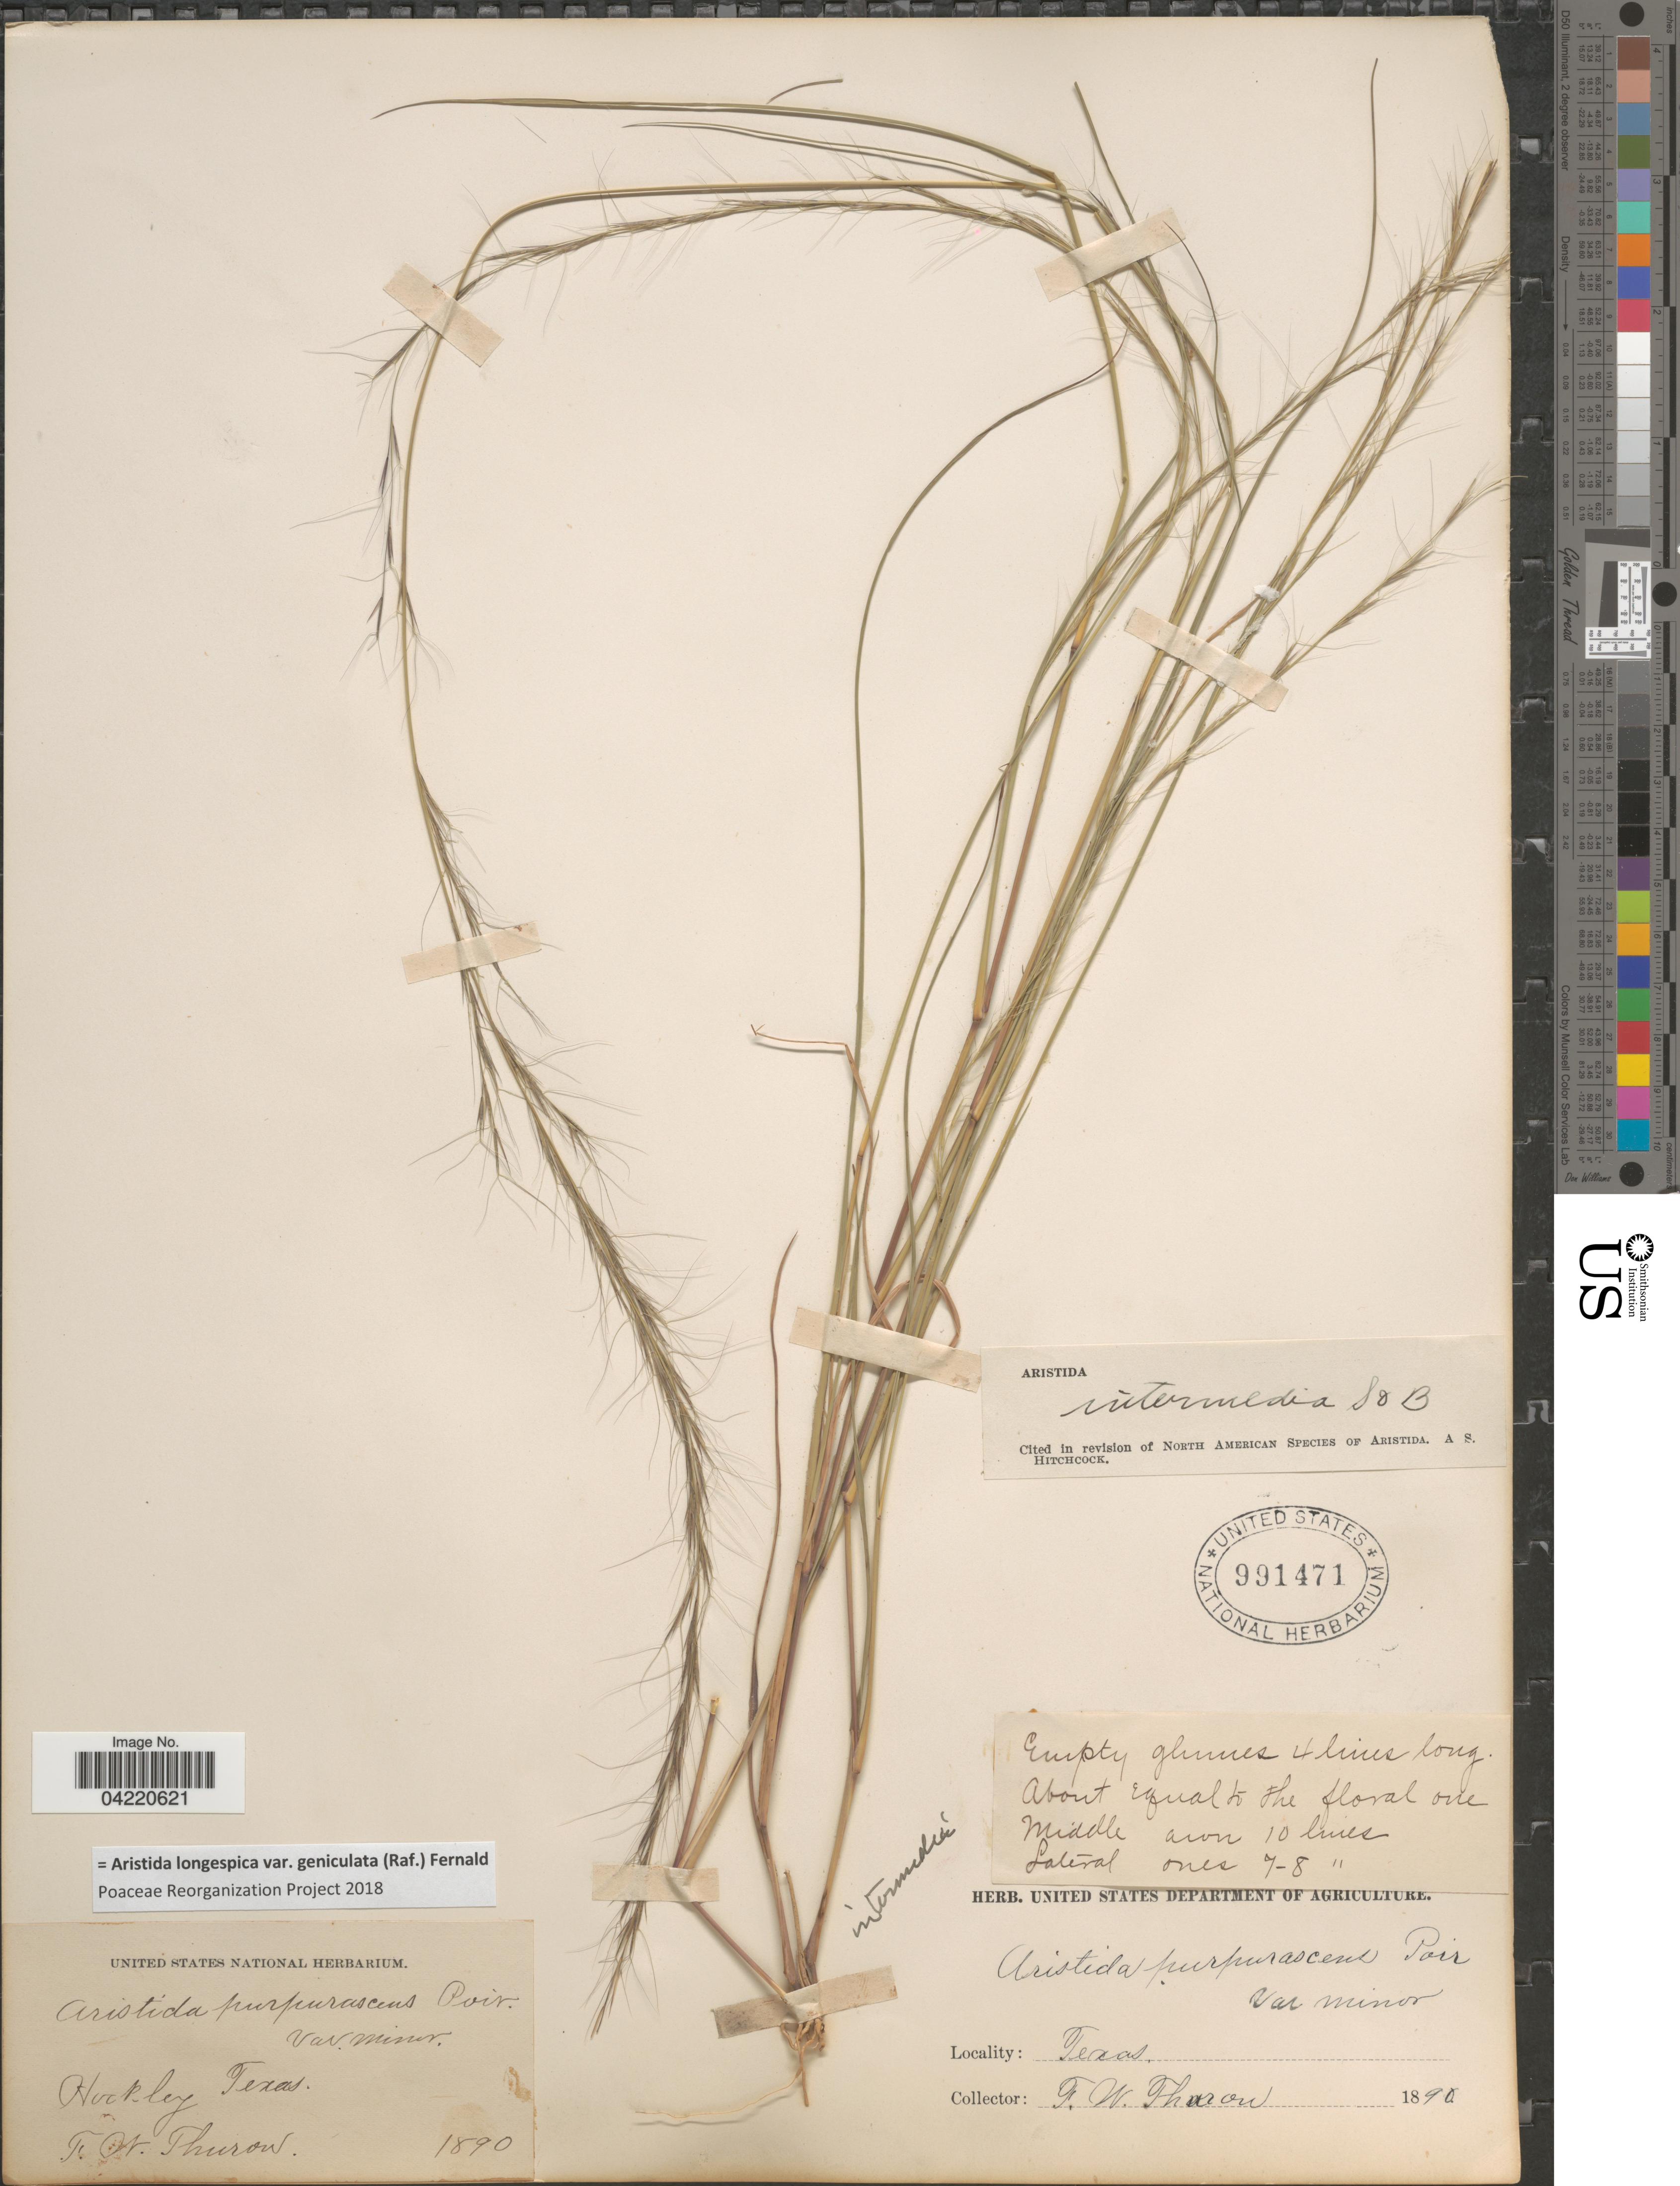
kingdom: Plantae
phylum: Tracheophyta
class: Liliopsida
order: Poales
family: Poaceae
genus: Aristida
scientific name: Aristida longespica var. geniculata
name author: (Raf.) Fernald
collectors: F. W. Thurow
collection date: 1890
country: United States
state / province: Texas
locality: Hockley.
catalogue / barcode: US 991471